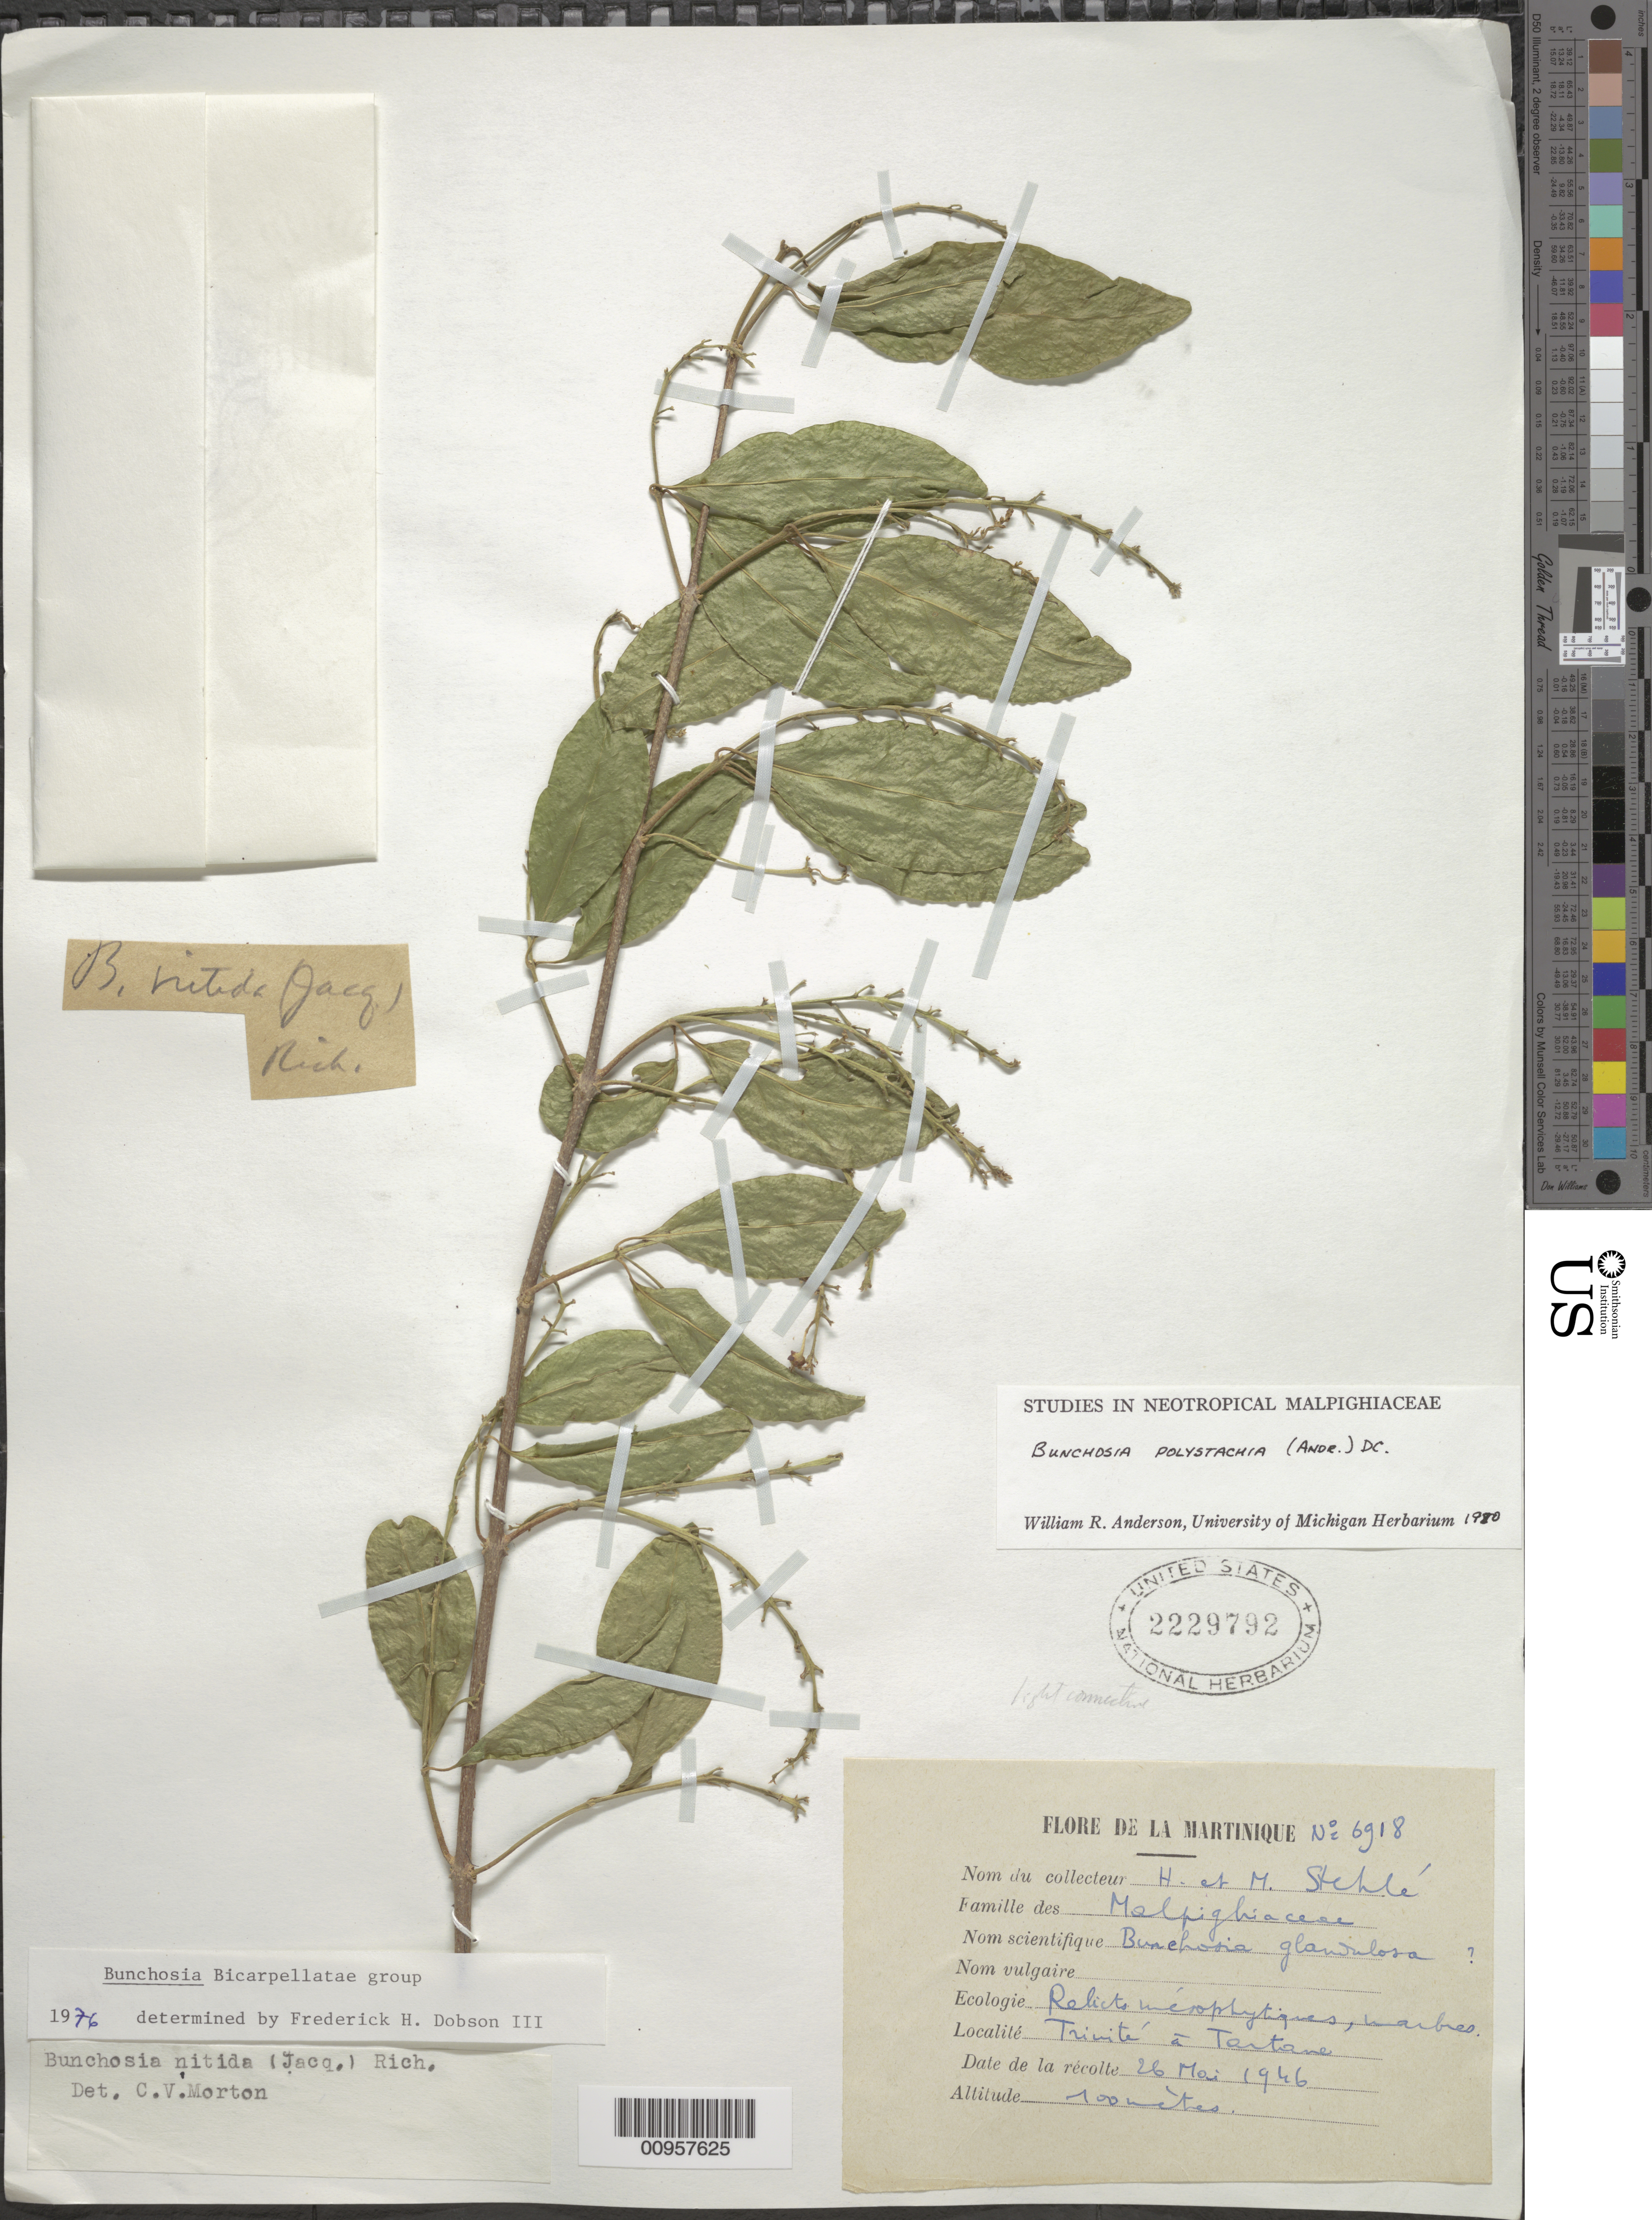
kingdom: Plantae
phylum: Tracheophyta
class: Magnoliopsida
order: Malpighiales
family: Malpighiaceae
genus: Bunchosia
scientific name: Bunchosia polystachya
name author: (Andrews) DC.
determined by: Anderson, W. R., (MICH), University of Michigan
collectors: H. Stehlé & M. Stehlé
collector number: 6918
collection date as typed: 26 May 1946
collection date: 1946-05-26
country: Martinique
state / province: La Trinité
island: Martinique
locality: Trinité à Tartane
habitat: Relicts mésophytiques; marbes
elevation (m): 100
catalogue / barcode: US 2229792